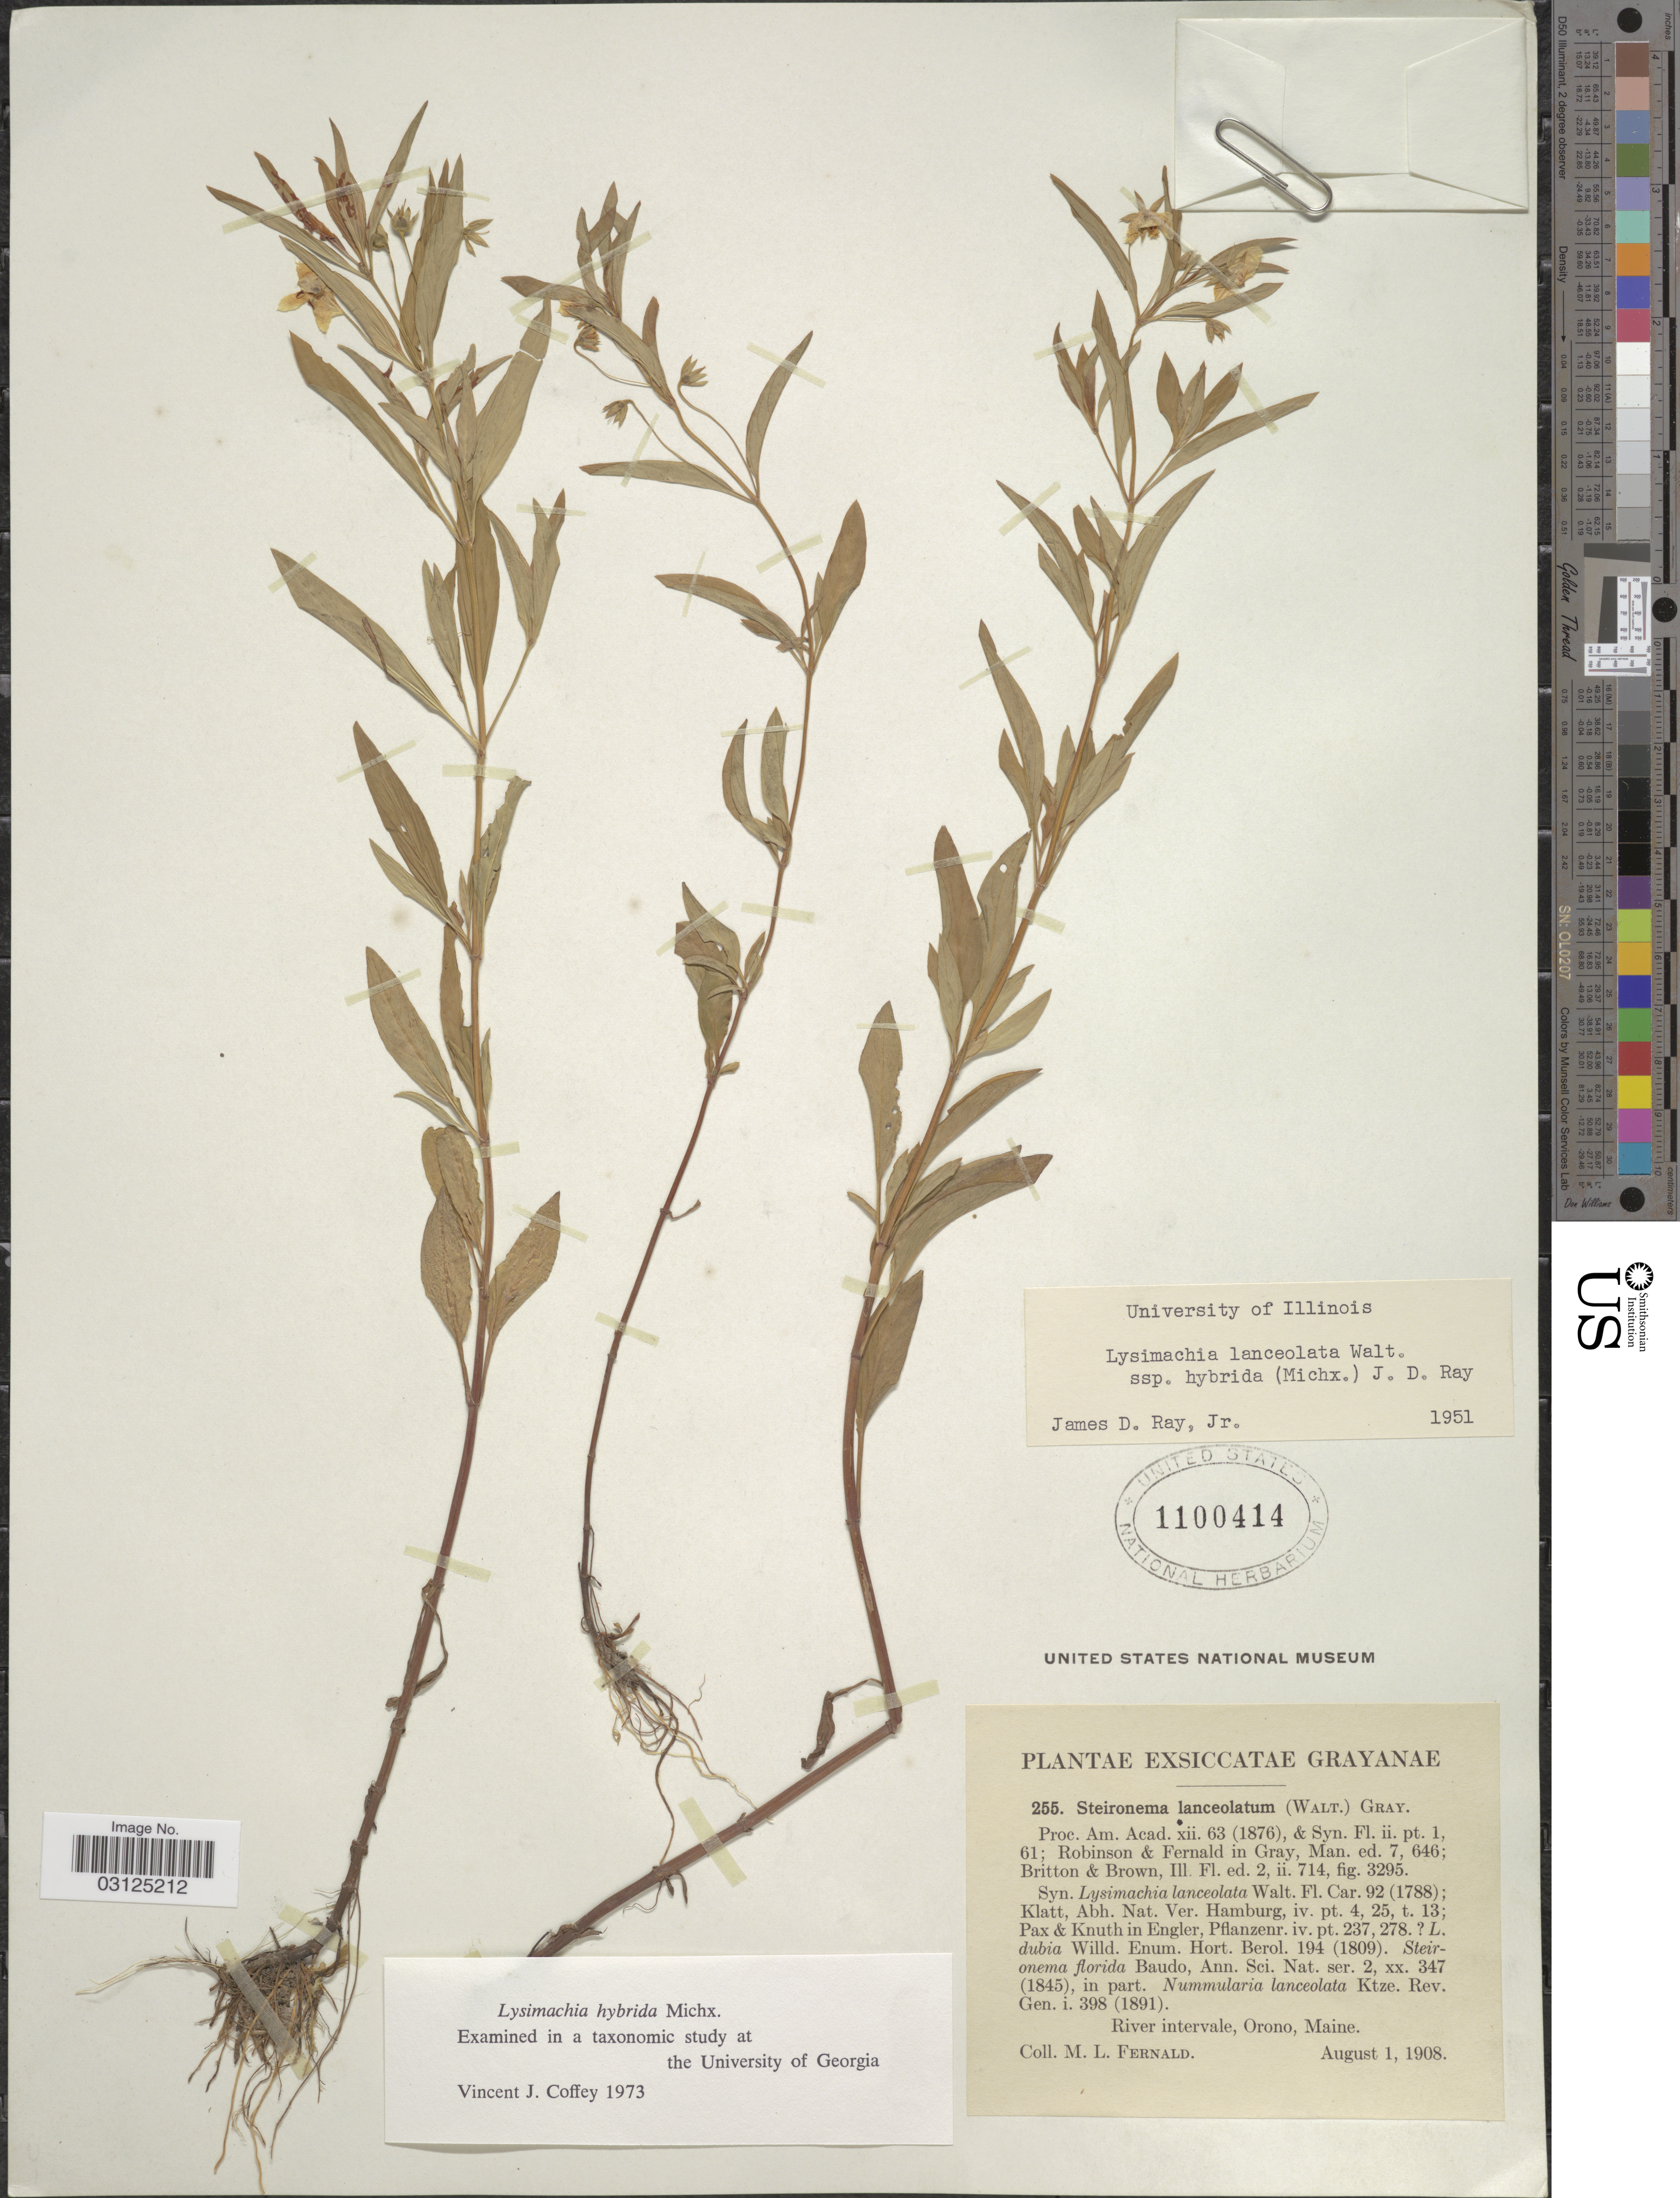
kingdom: Plantae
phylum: Tracheophyta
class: Magnoliopsida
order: Ericales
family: Primulaceae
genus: Lysimachia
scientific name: Lysimachia hybrida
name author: Michx.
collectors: M. L. Fernald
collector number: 255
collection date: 1908-08-01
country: United States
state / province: Maine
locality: River intervale, Orono.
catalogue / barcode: US 1100414